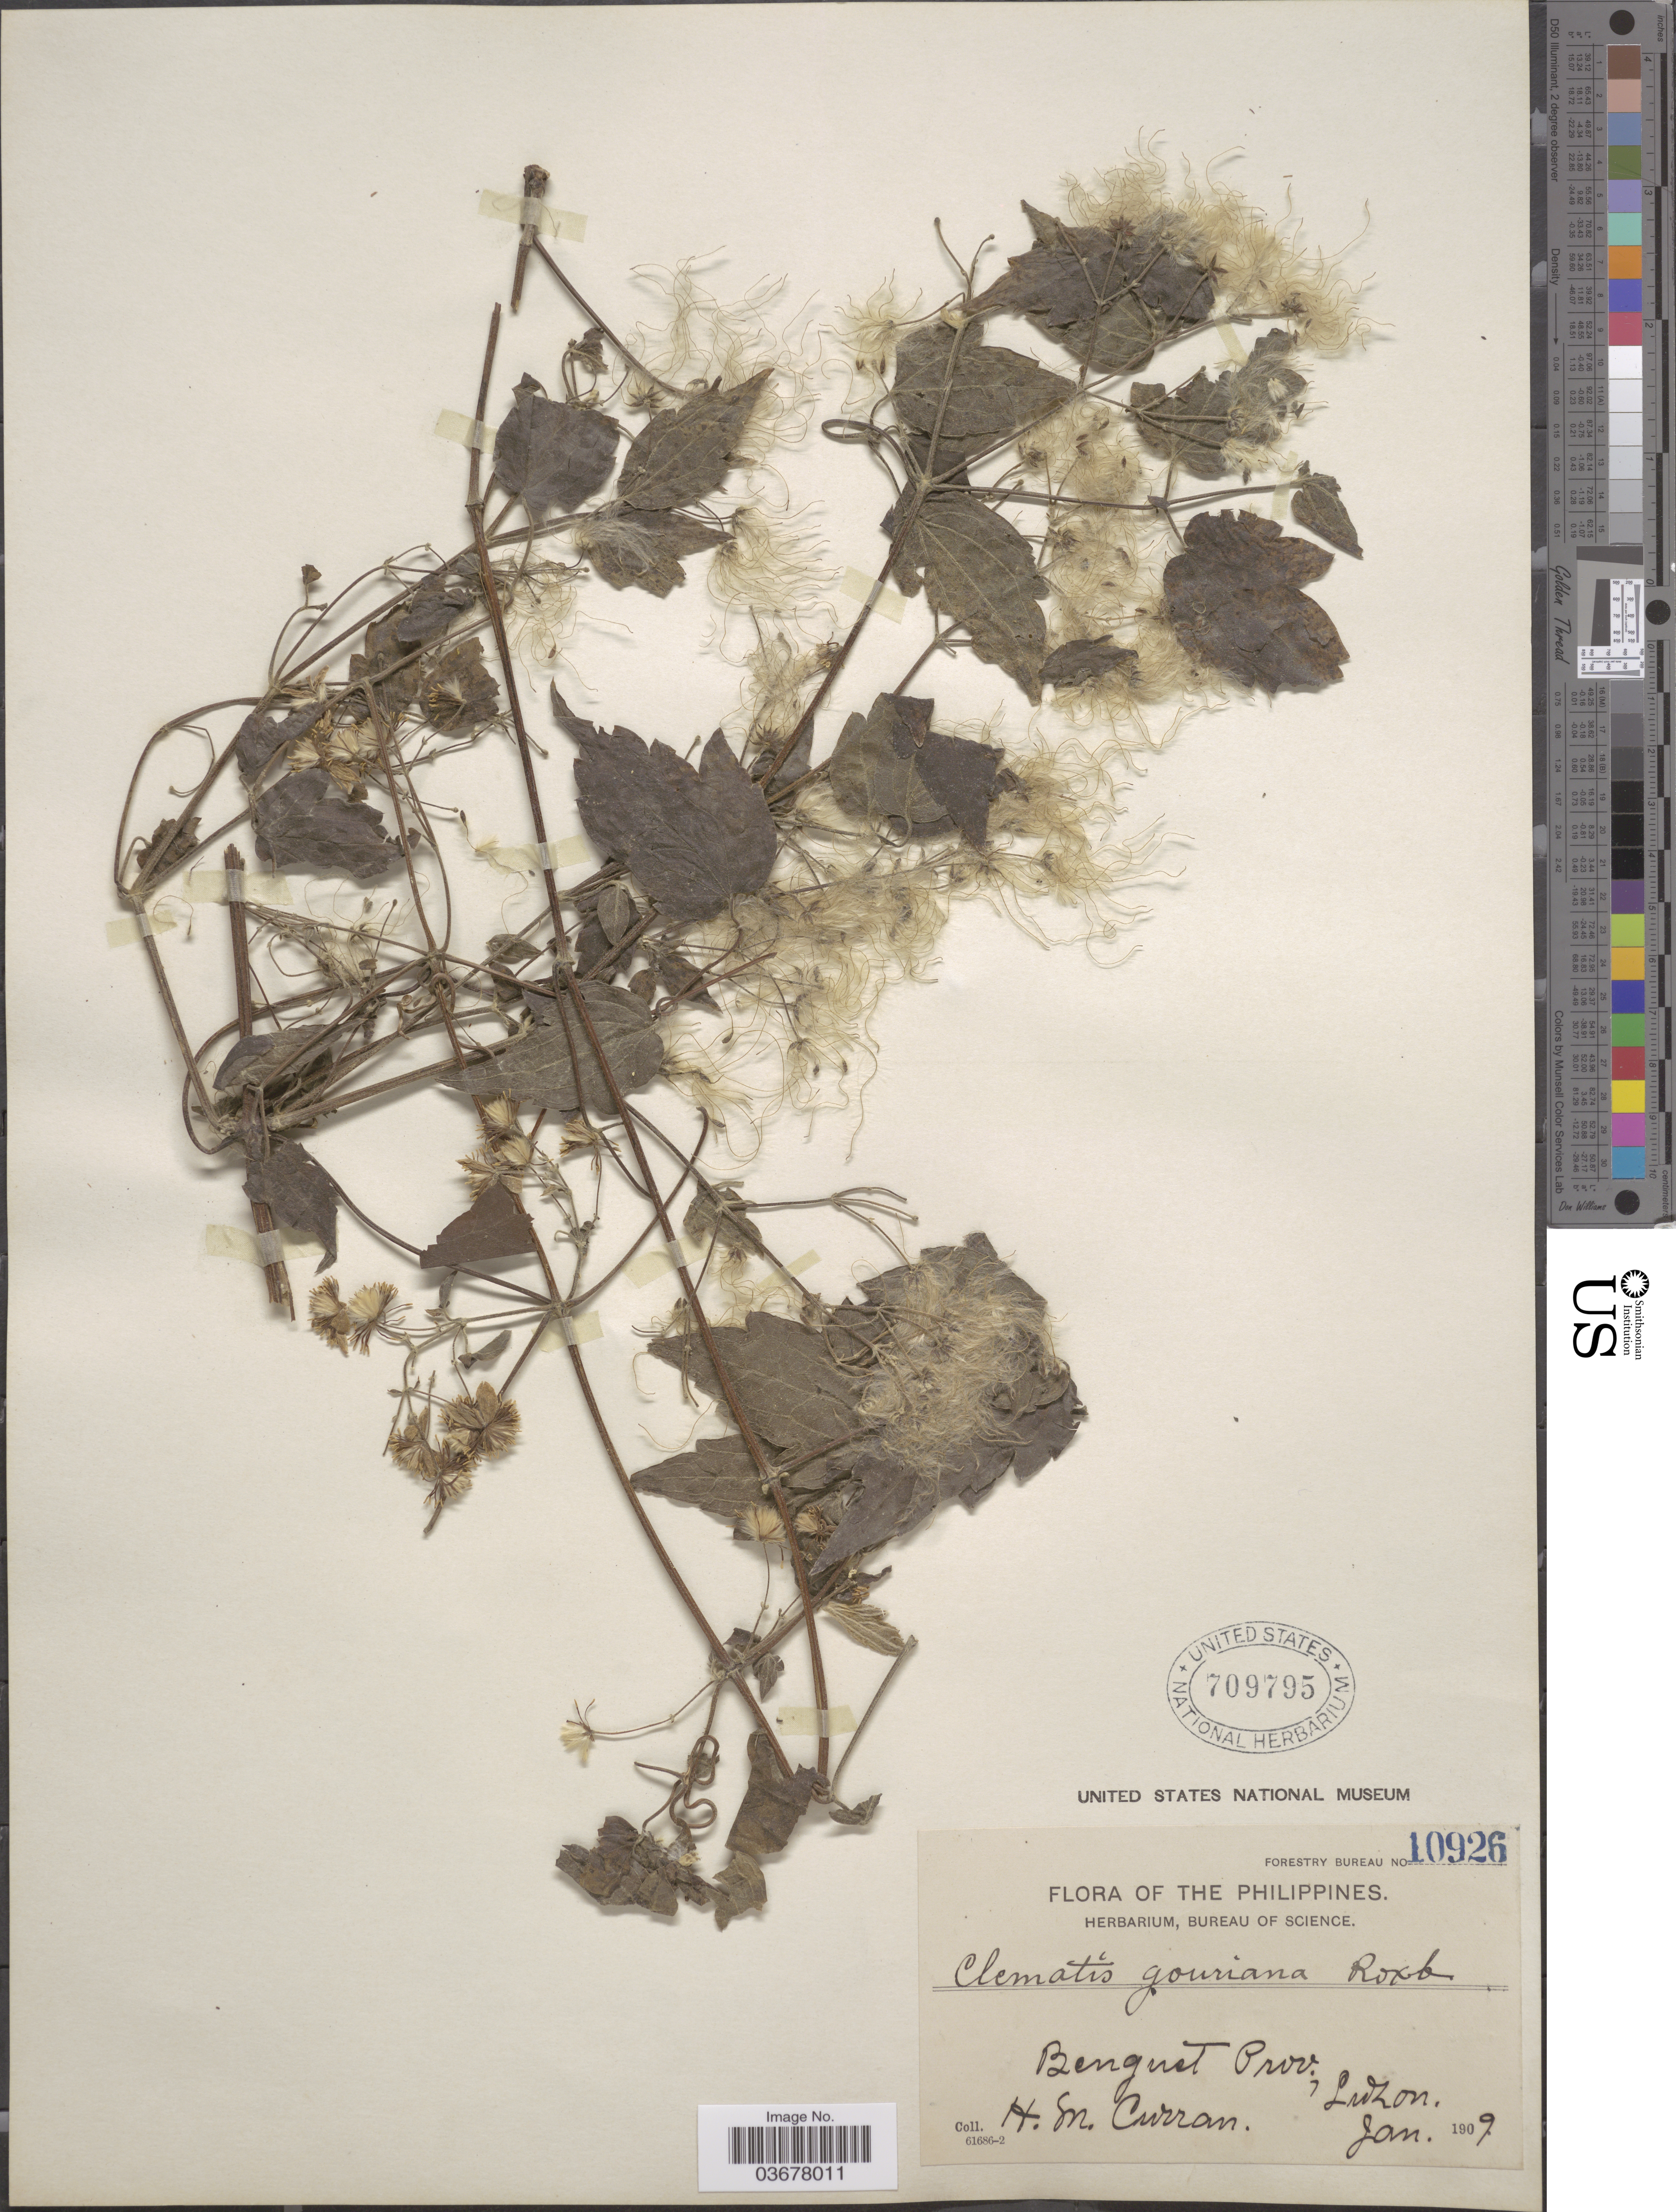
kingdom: Plantae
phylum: Tracheophyta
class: Magnoliopsida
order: Ranunculales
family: Ranunculaceae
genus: Clematis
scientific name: Clematis gouriana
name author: Roxb. ex DC.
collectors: H. M. Curran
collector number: Forestry Bureau 10926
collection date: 1909-01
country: Philippines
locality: Benguet Prov; Luzon.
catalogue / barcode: US 709795